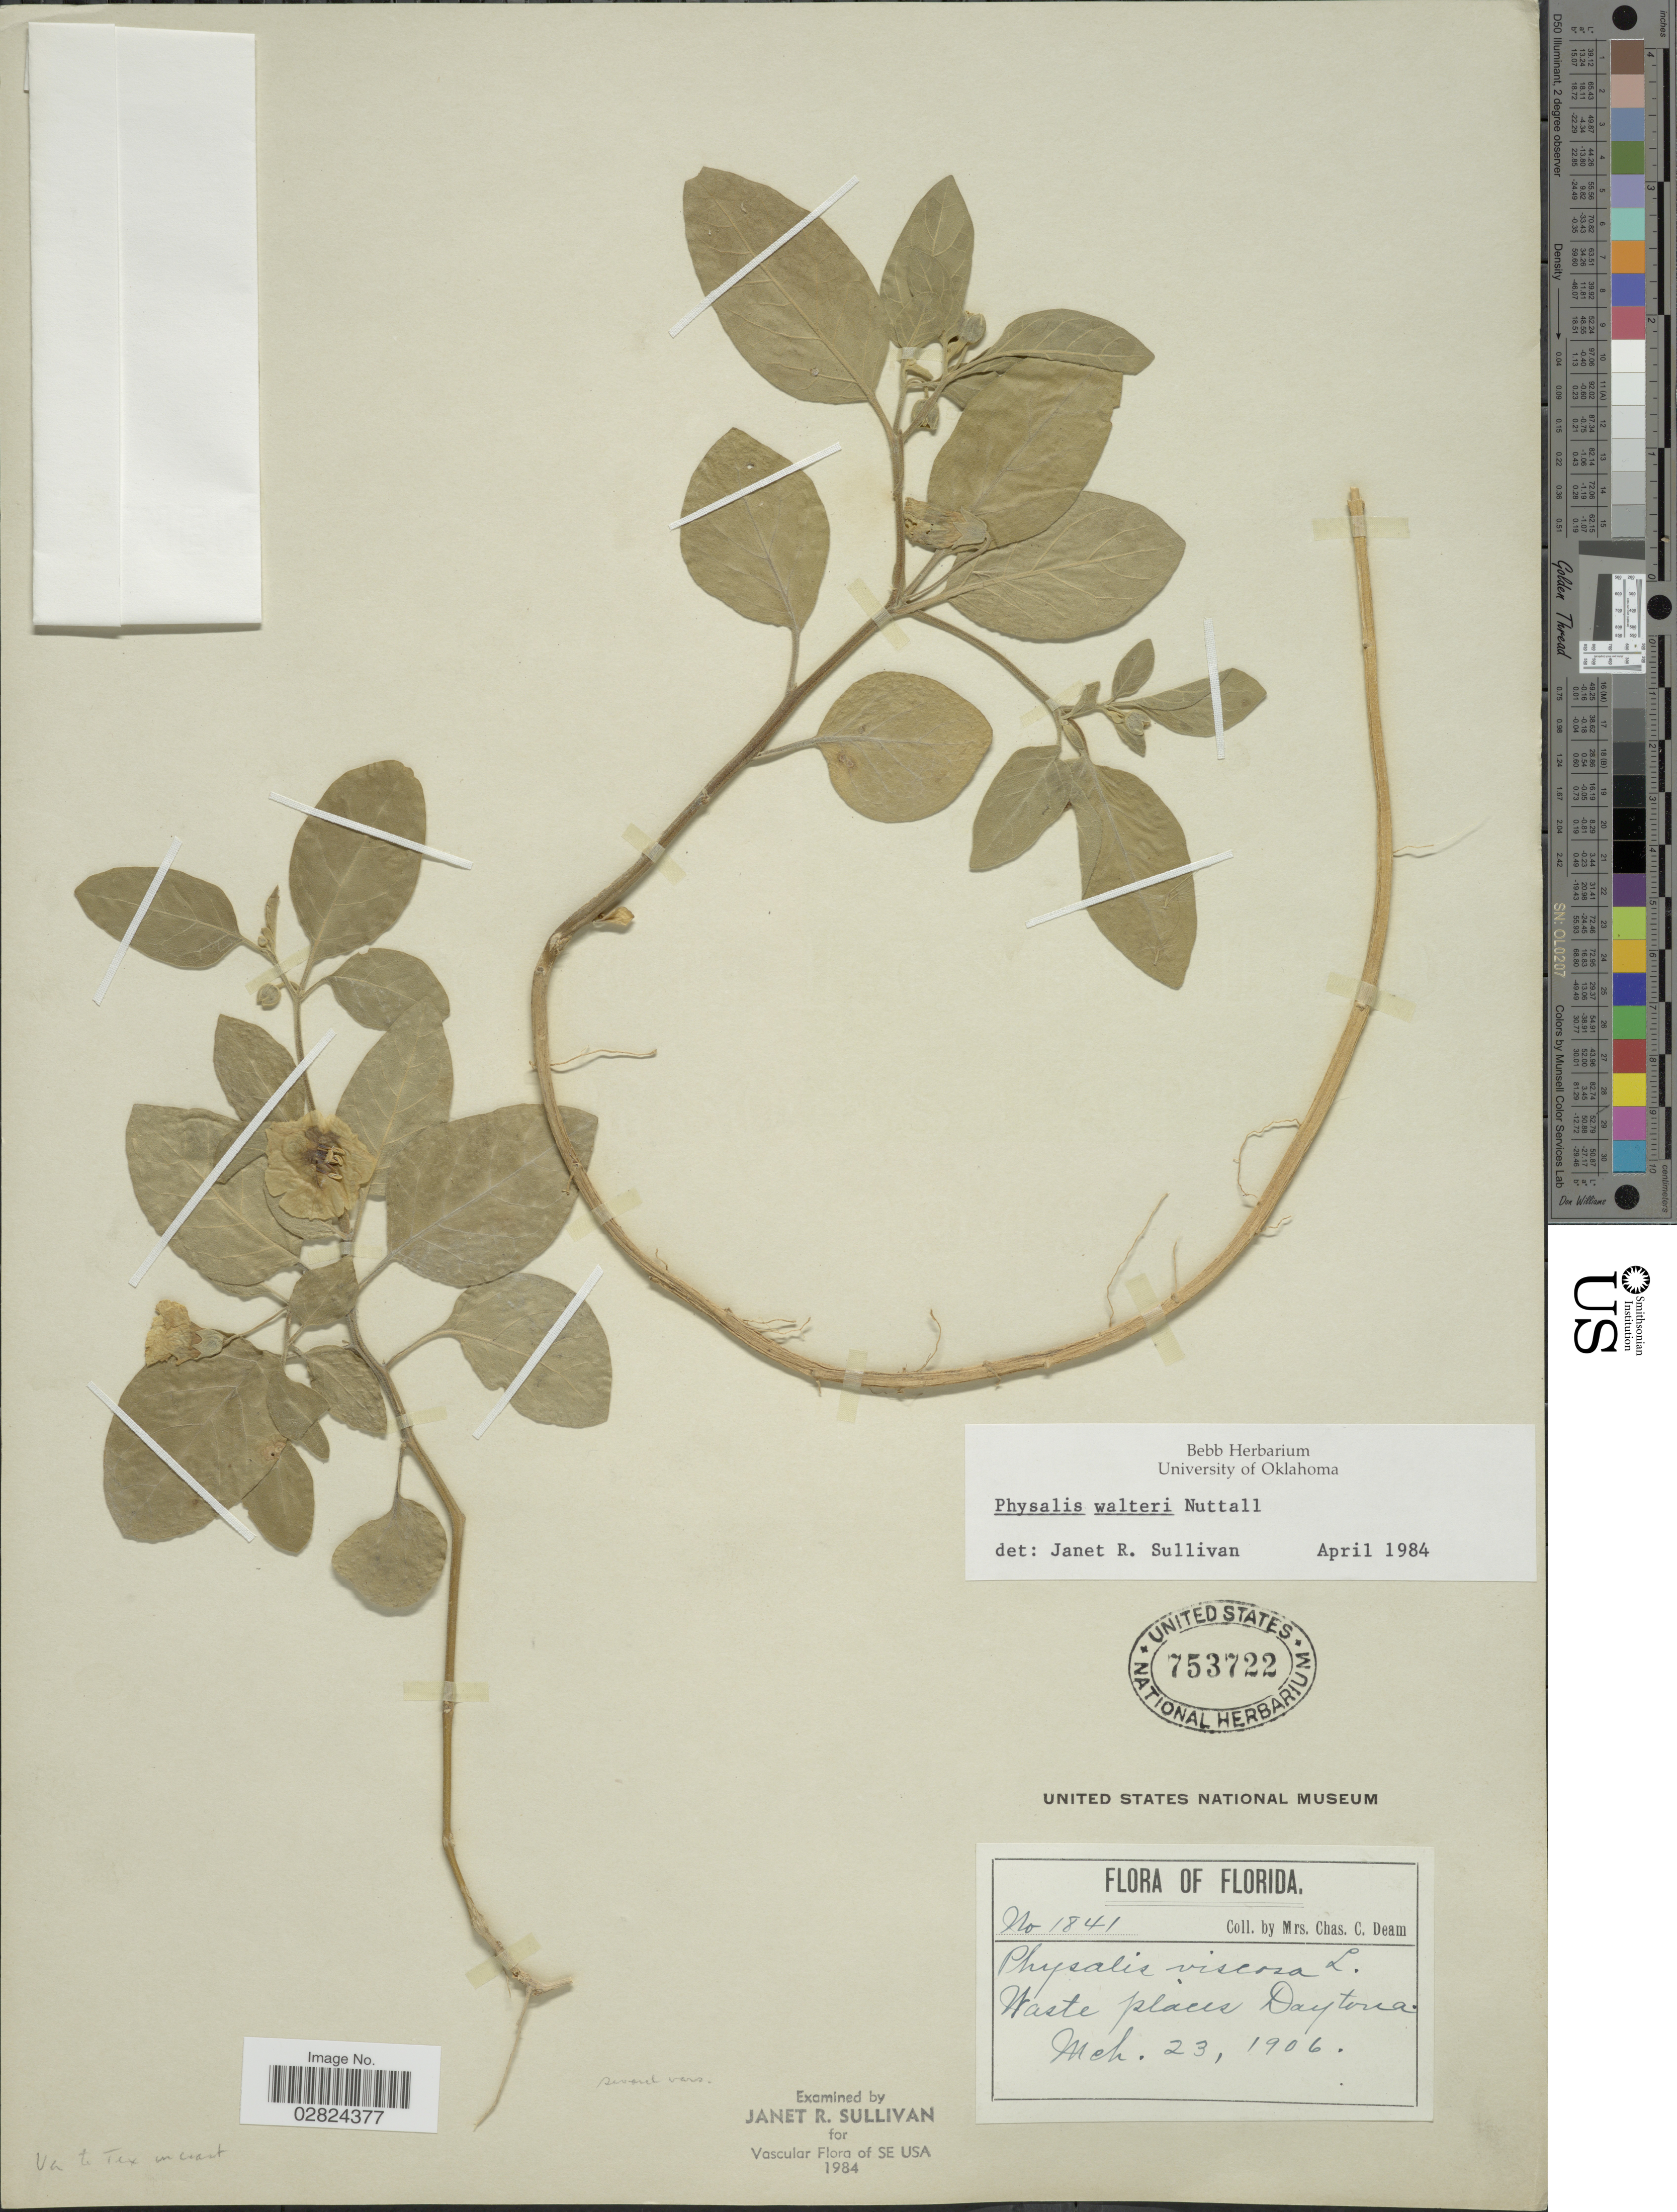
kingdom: Plantae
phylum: Tracheophyta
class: Magnoliopsida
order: Solanales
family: Solanaceae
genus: Physalis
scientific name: Physalis walteri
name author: Nutt.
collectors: C. Deam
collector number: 1841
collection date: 1906-03-23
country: United States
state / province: Florida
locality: Daytona.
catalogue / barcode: US 753722